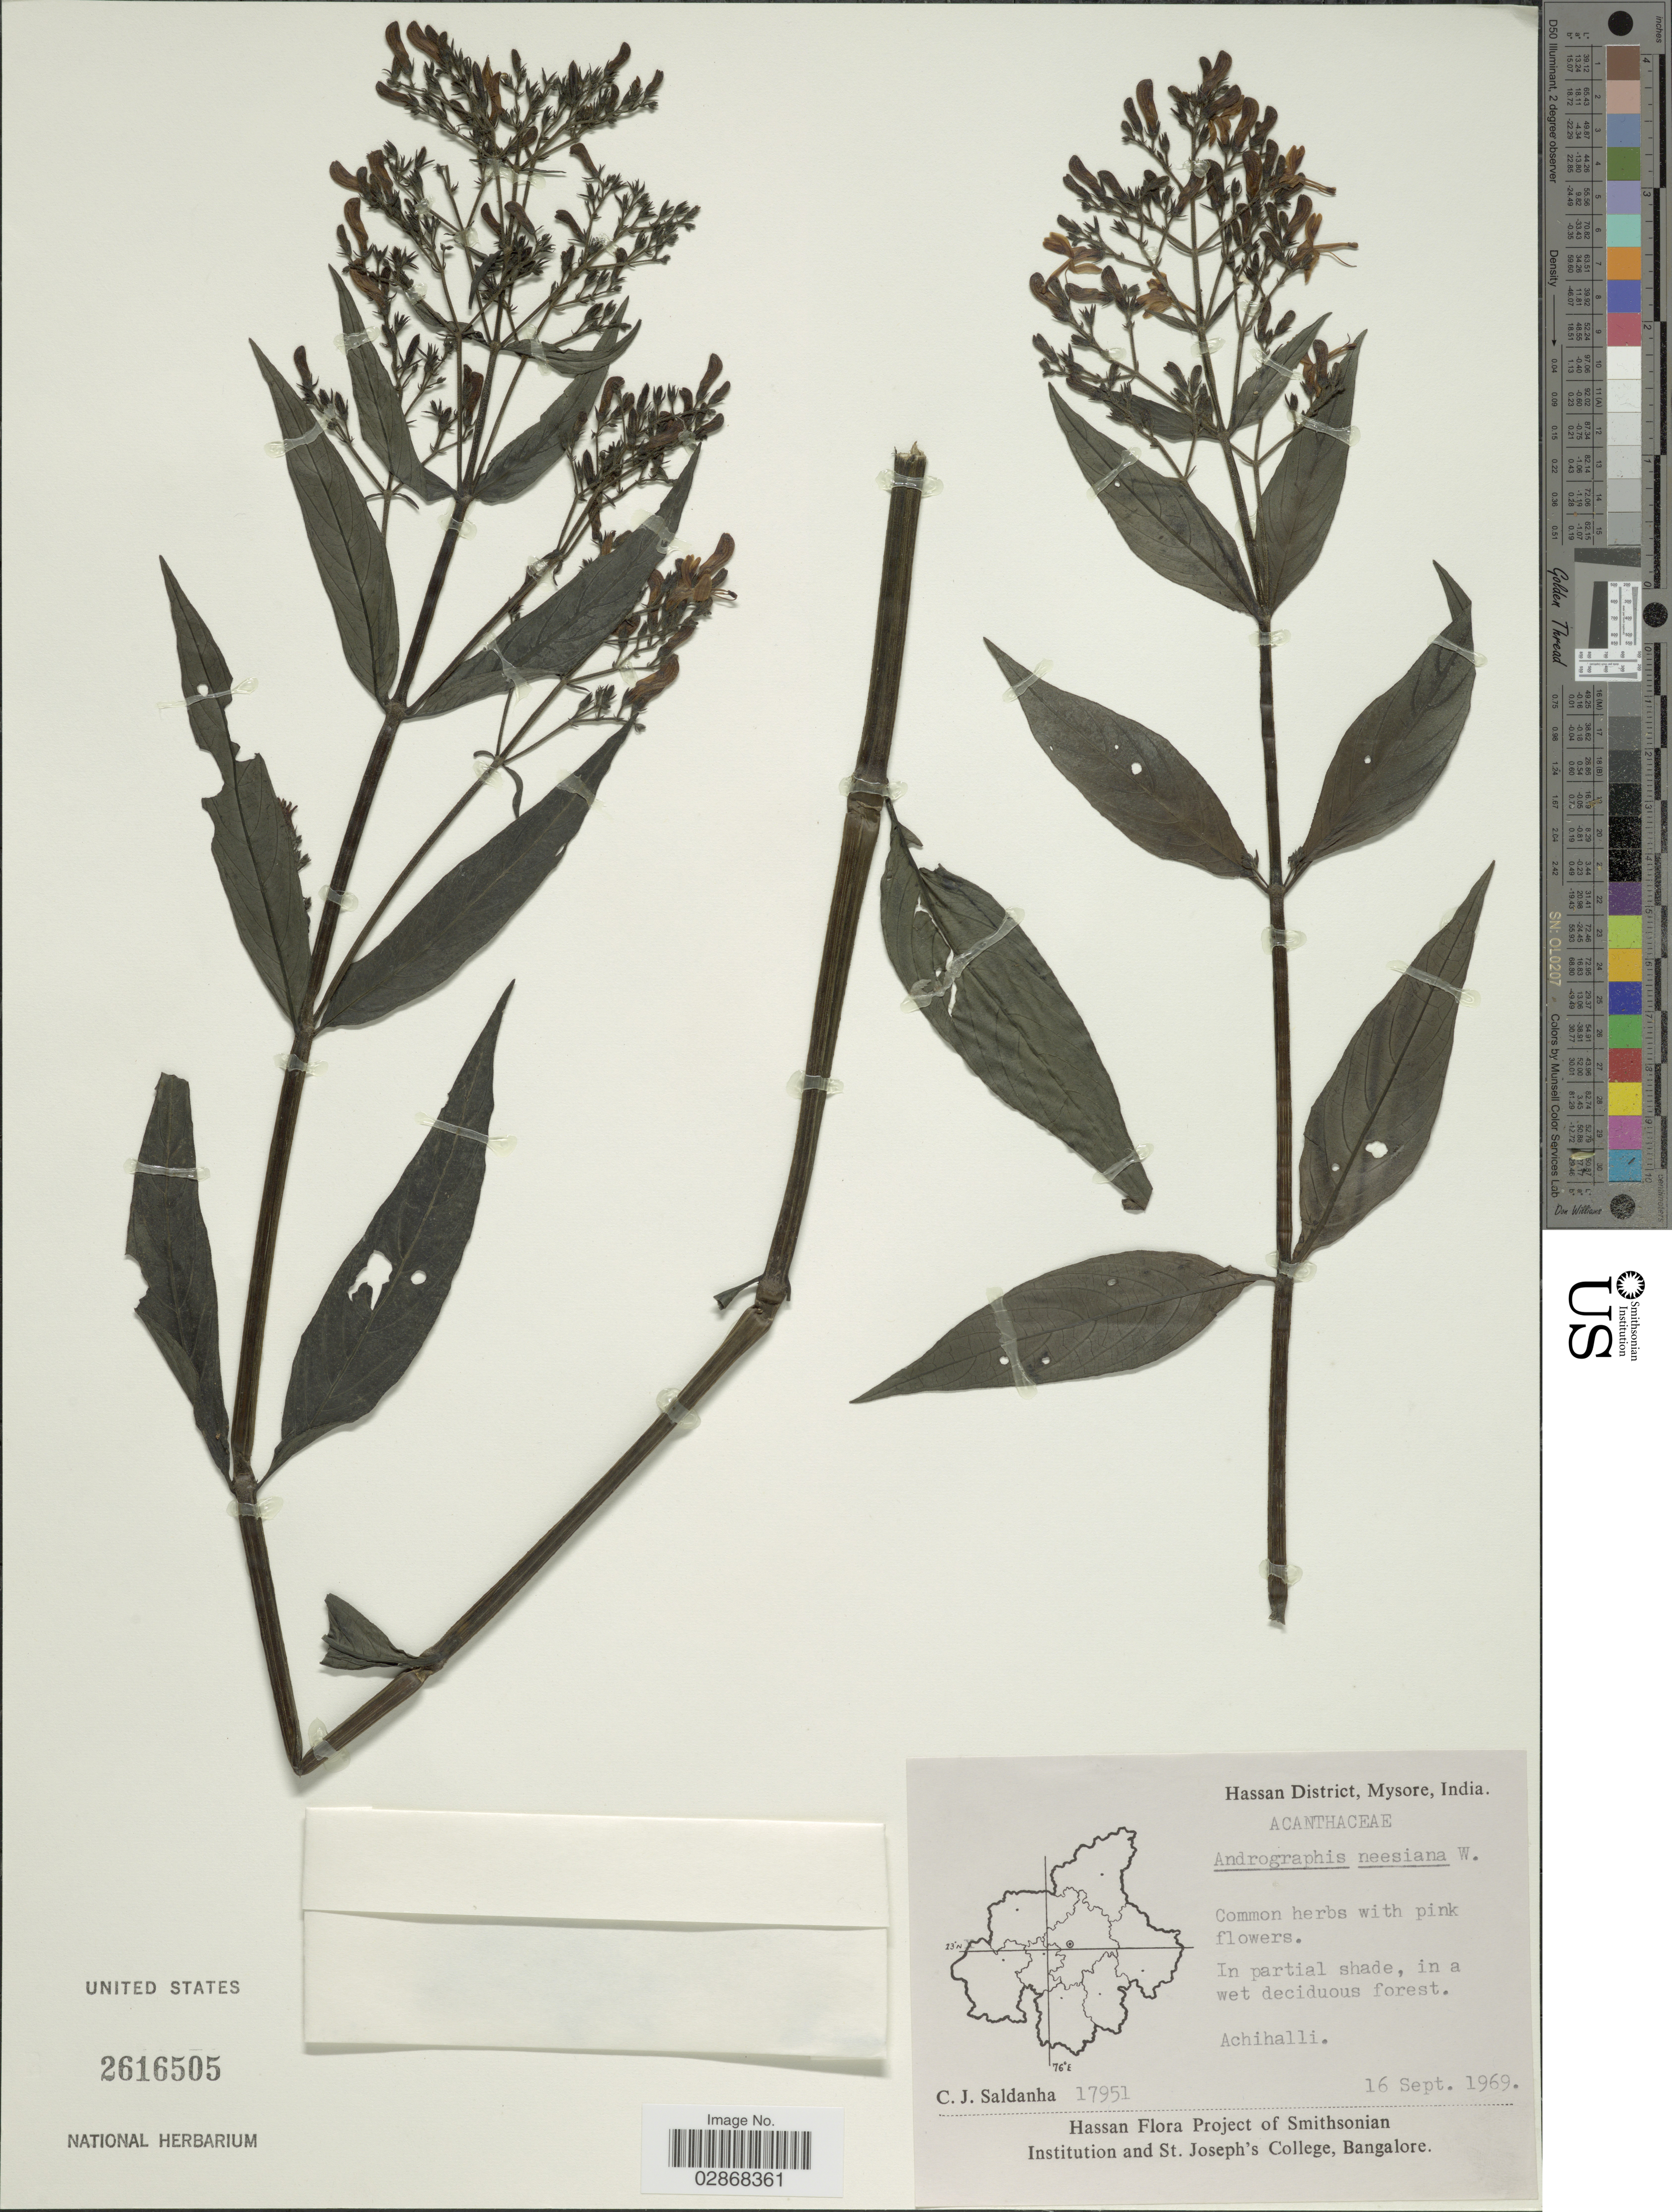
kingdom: Plantae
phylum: Tracheophyta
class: Magnoliopsida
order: Lamiales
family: Acanthaceae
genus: Andrographis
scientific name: Andrographis neesiana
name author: Wight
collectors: C. J. Saldanha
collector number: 17951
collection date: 1969-09-16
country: India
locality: Hassan District, Mysore. Achihalli.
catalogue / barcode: US 2616505